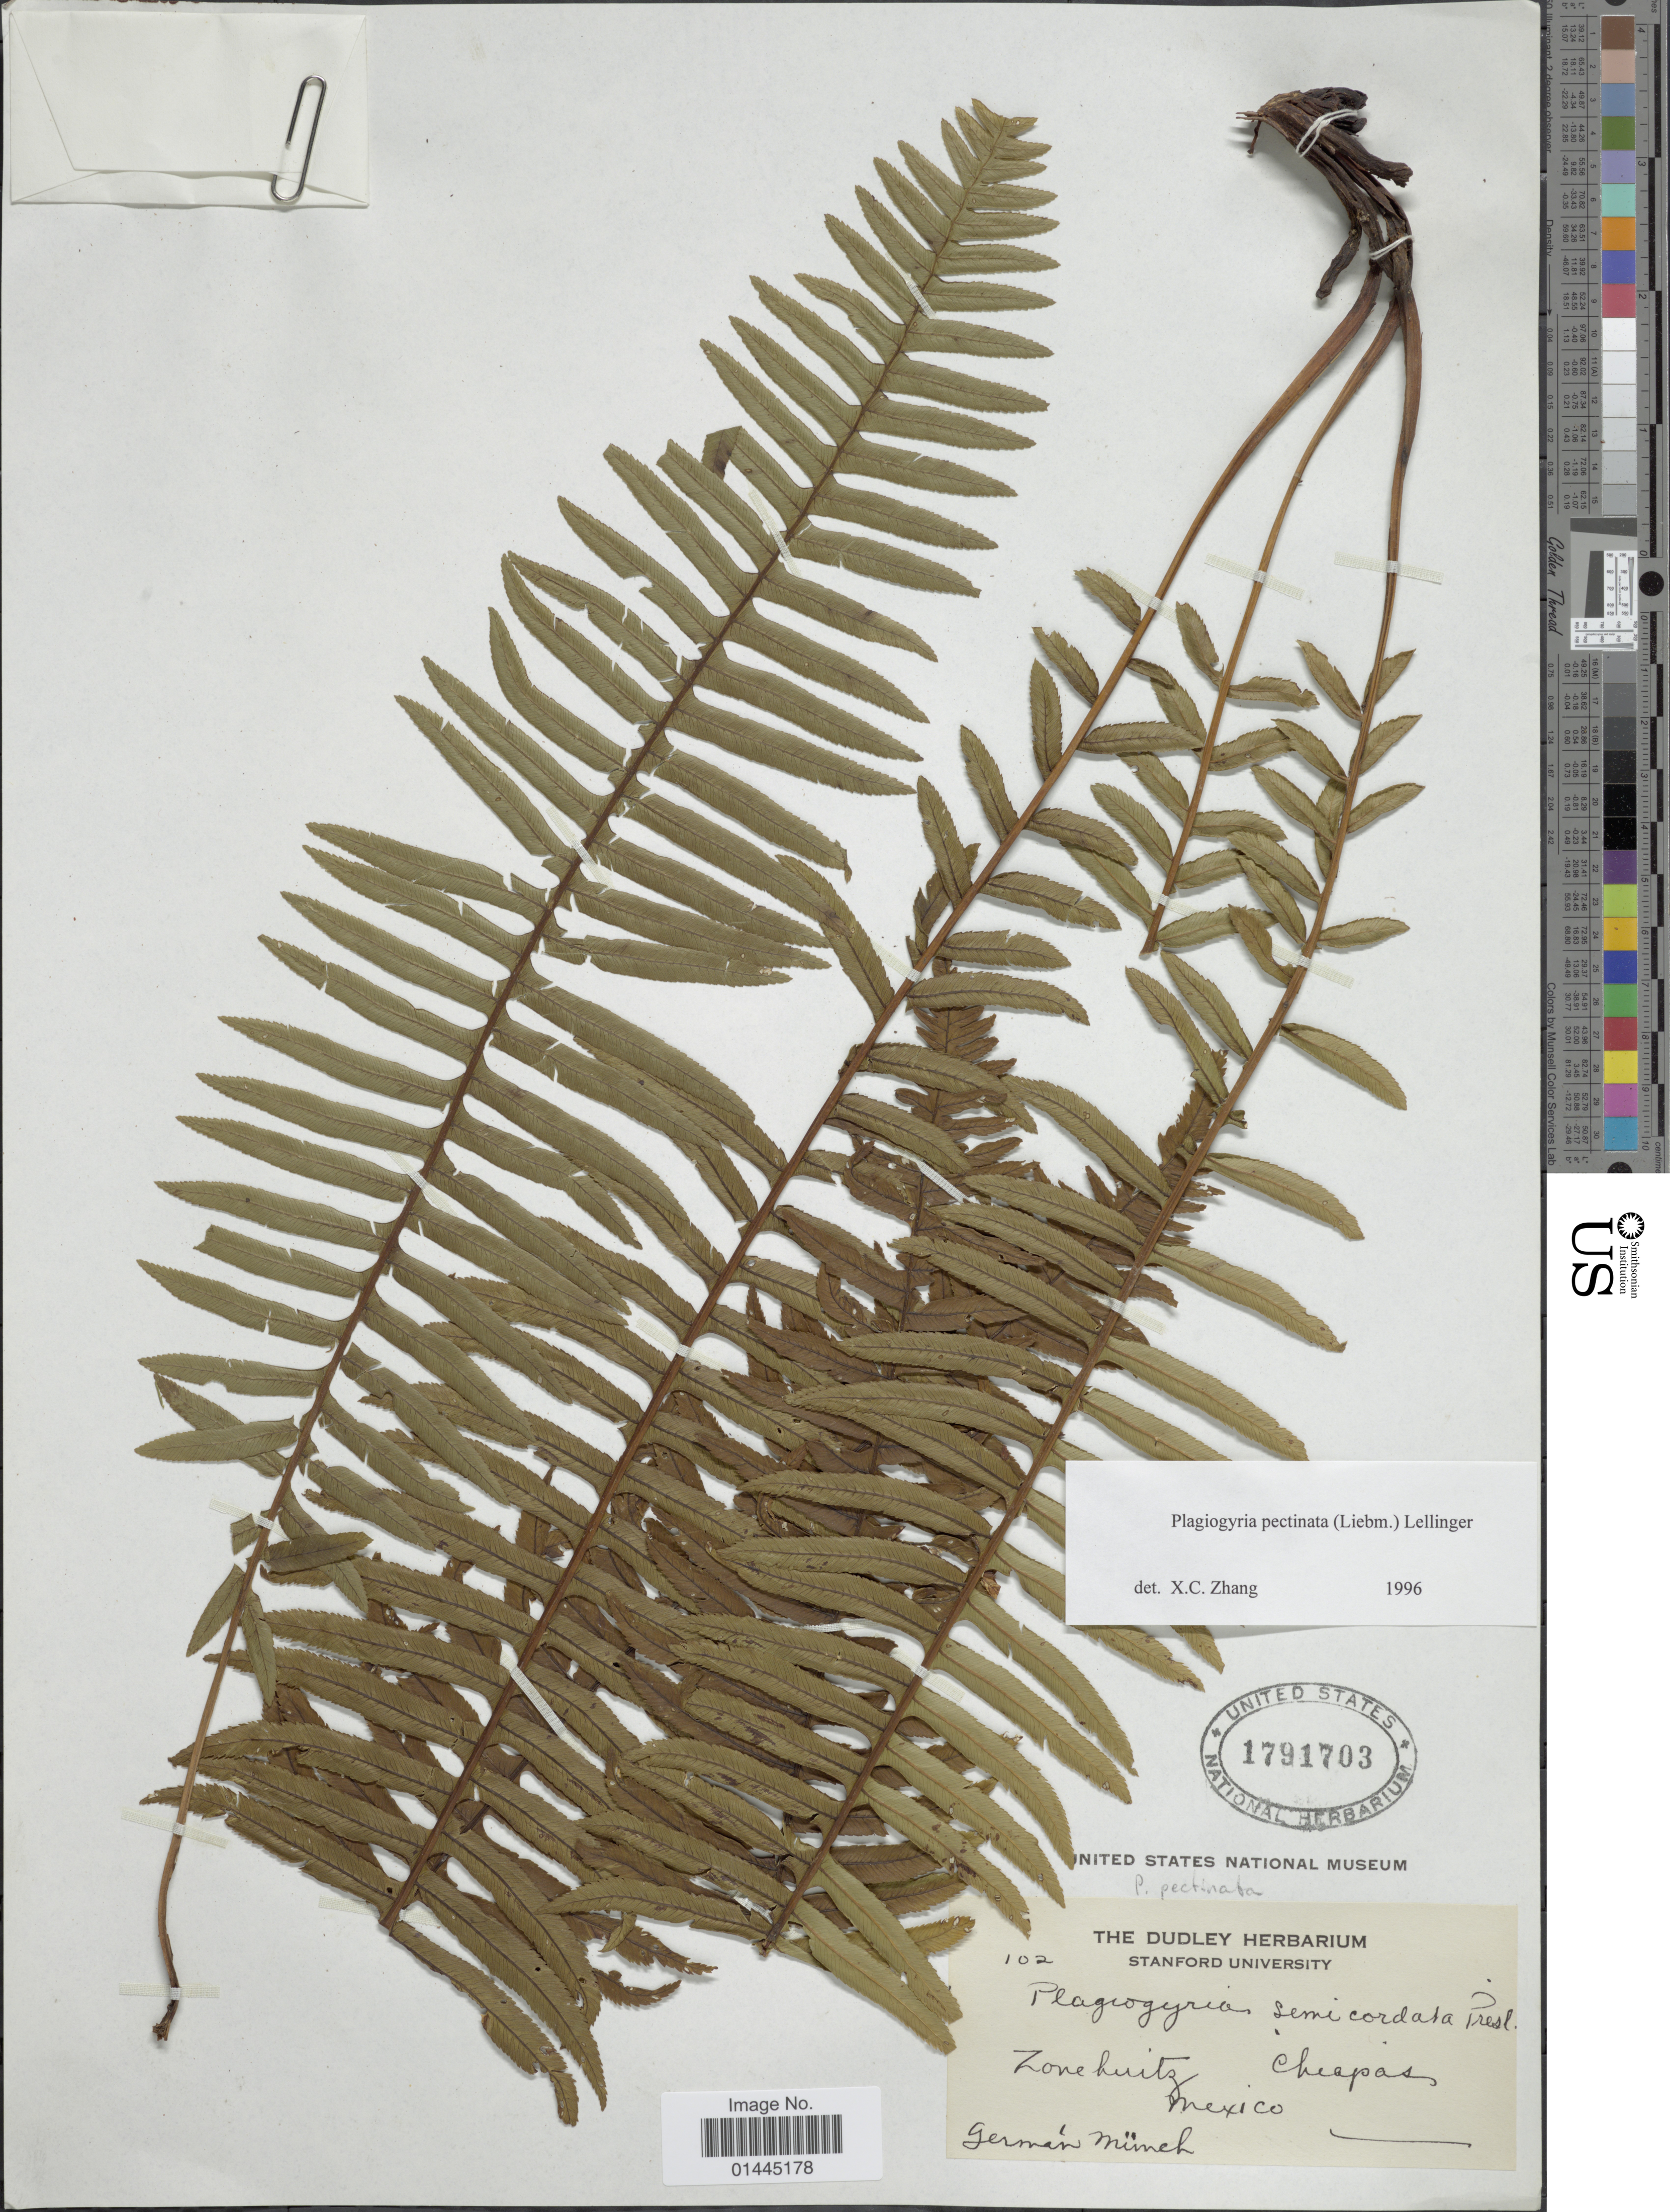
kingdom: Plantae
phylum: Tracheophyta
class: Polypodiopsida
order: Cyatheales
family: Plagiogyriaceae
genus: Plagiogyria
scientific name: Plagiogyria pectinata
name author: (Liebm.) Lellinger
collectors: G. Munch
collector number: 102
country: Mexico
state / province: Chiapas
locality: Zoenhuitz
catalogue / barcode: US 1791703